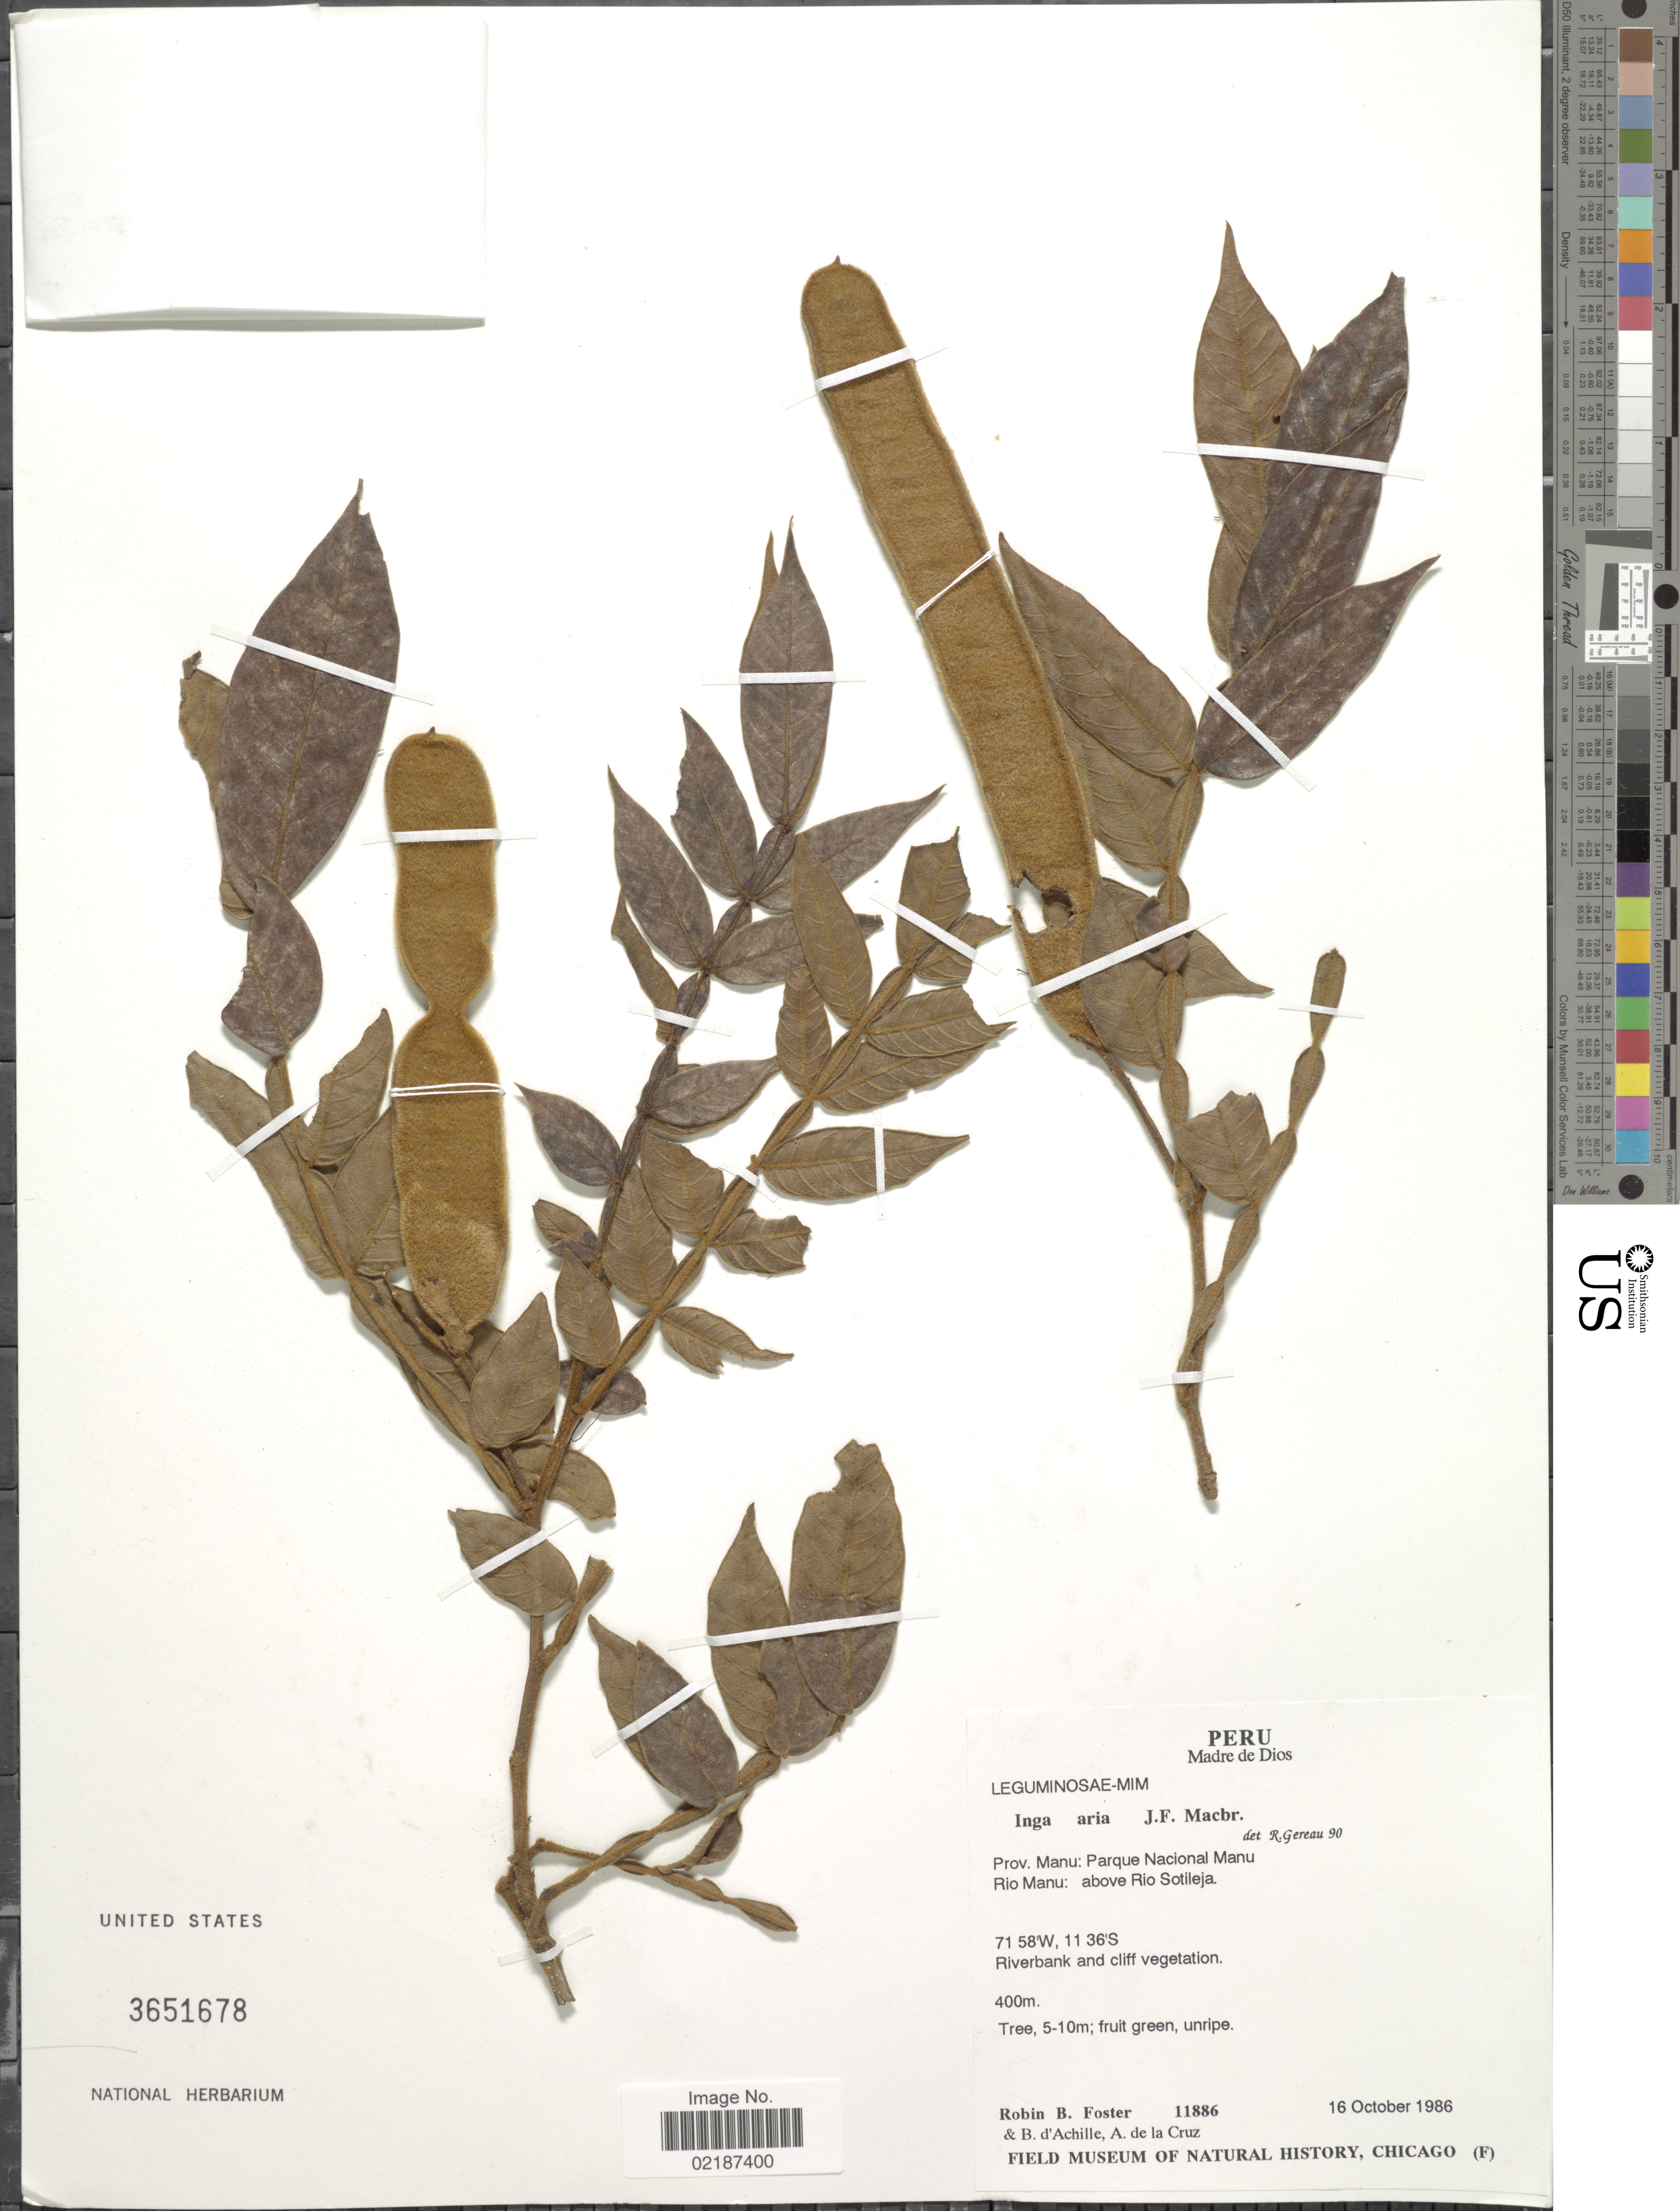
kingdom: Plantae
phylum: Tracheophyta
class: Magnoliopsida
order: Fabales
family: Fabaceae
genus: Inga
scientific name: Inga cayennensis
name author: Sagot ex Benth.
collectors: R. B. Foster, B. d'Achille & A. De la Cruz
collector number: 11886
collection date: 1986-10-16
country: Peru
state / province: Madre de Dios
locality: Prov. Manu: parque Nacional Manu, Rio Manu: above Rio Sotilleja, roverbank and cliff vegetation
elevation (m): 400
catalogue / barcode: US 3651678